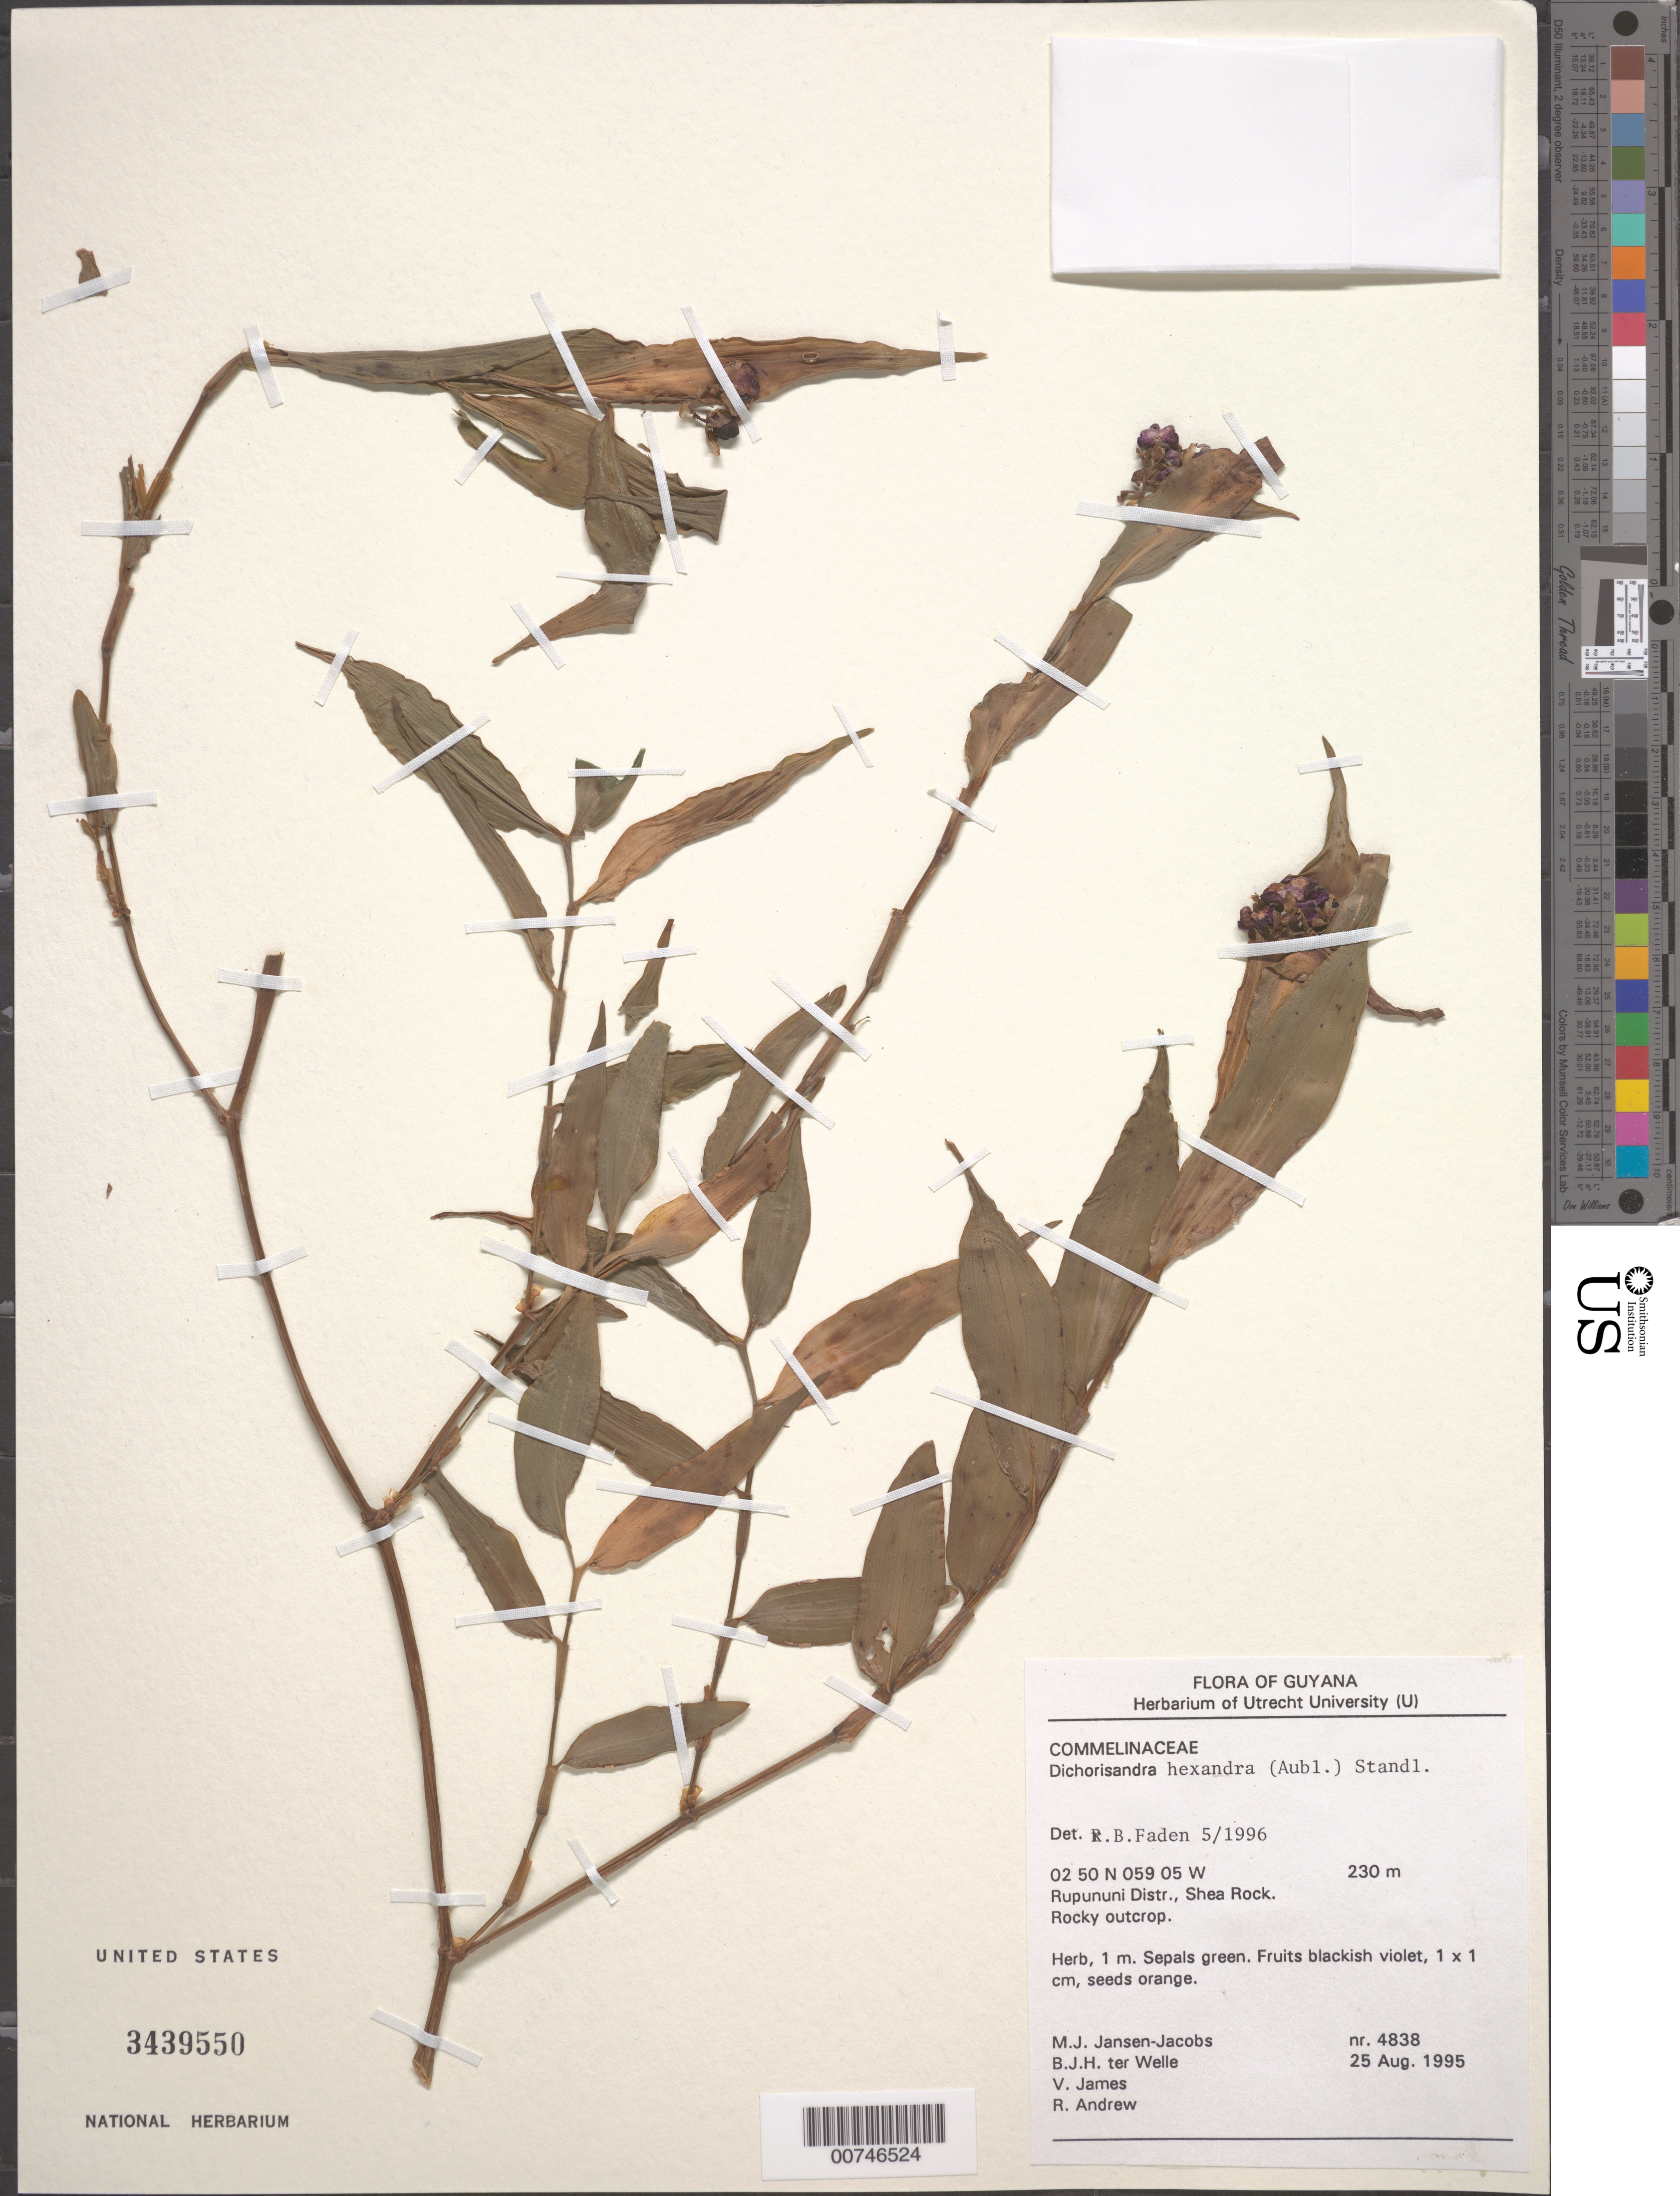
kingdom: Plantae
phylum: Tracheophyta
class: Liliopsida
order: Commelinales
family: Commelinaceae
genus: Dichorisandra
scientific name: Dichorisandra hexandra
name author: (Aubl.) Standl.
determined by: Faden, Robert B., (US), Smithsonian Institution - National Museum of Natural History (UNITED STATES)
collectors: M. J. Jansen-Jacobs, B. Welle, M. James & R. Andrew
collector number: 4838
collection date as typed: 25-Aug-95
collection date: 1995-08-25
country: Guyana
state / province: U. Takutu-U. Essequibo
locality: Shea Rock, Rupununi Dist.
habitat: Rocky outcrop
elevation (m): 230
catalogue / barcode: US 3439550